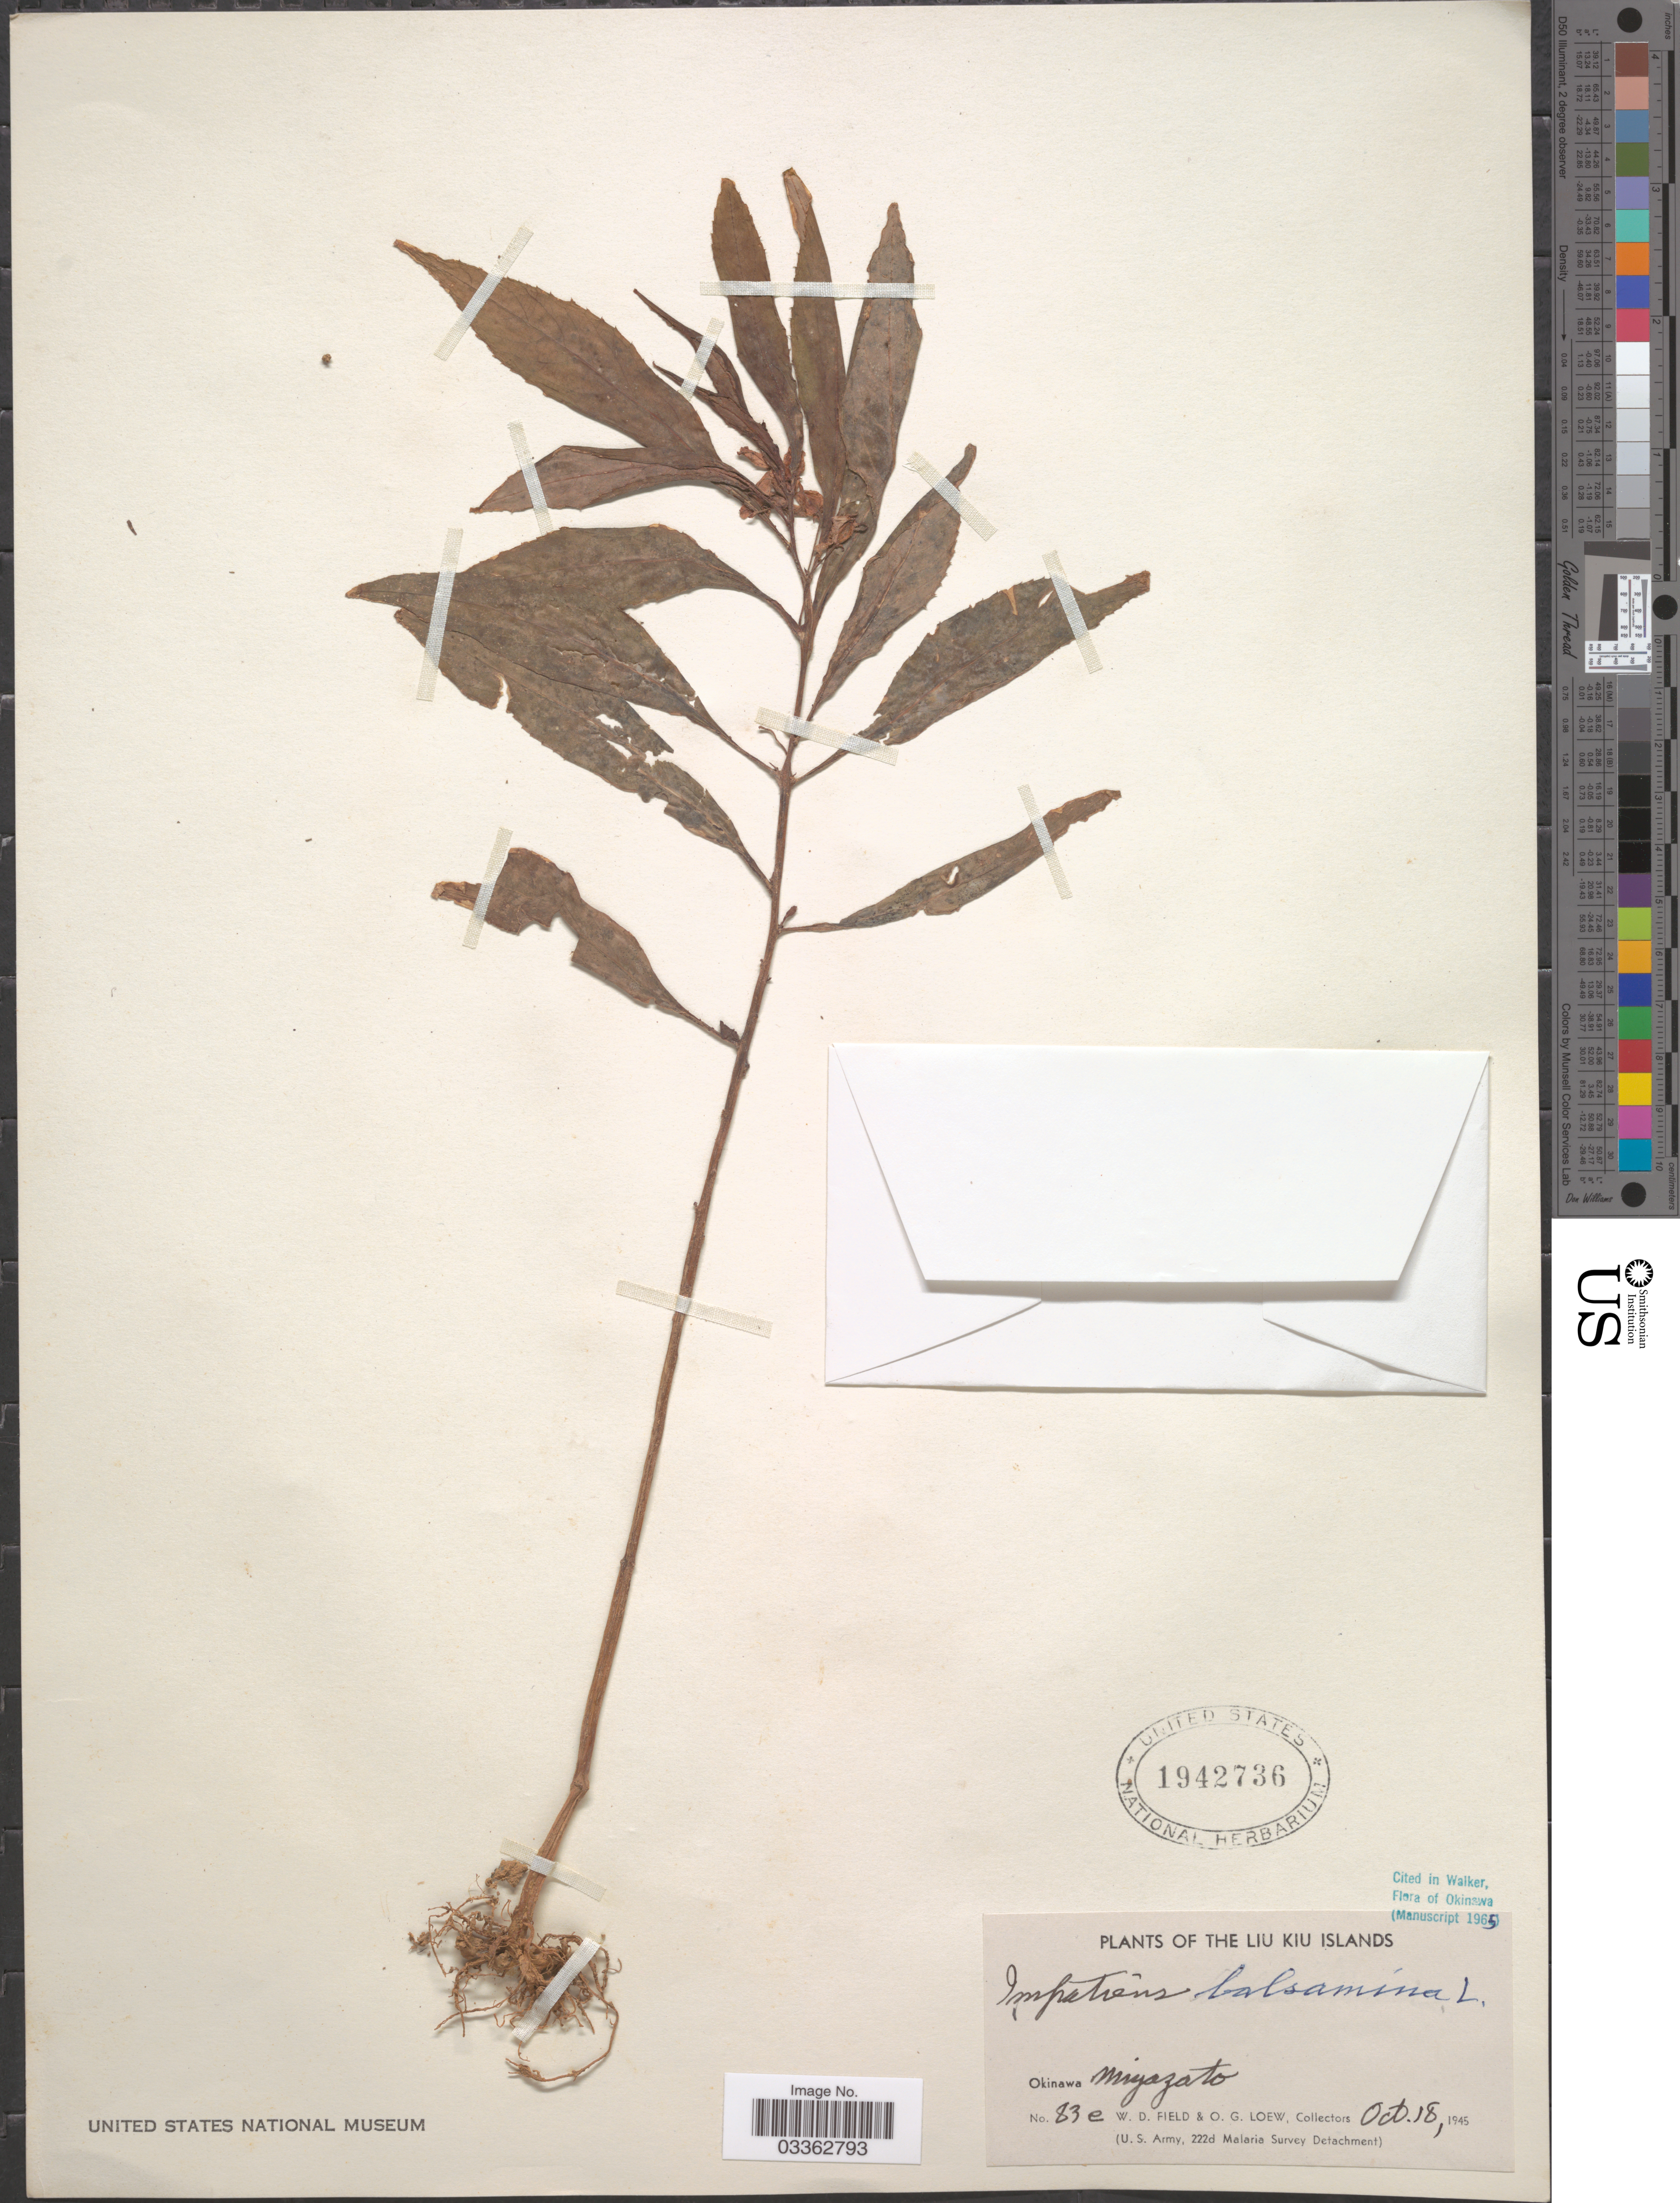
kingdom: Plantae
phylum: Tracheophyta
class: Magnoliopsida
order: Ericales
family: Balsaminaceae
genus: Impatiens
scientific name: Impatiens balsamina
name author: L.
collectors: W. D. Field & O. G. Loew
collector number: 83e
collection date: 1945-10-18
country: Japan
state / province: Okinawa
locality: The Liu Kiu Islands. Okinawa. Miyazato.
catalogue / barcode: US 1942736